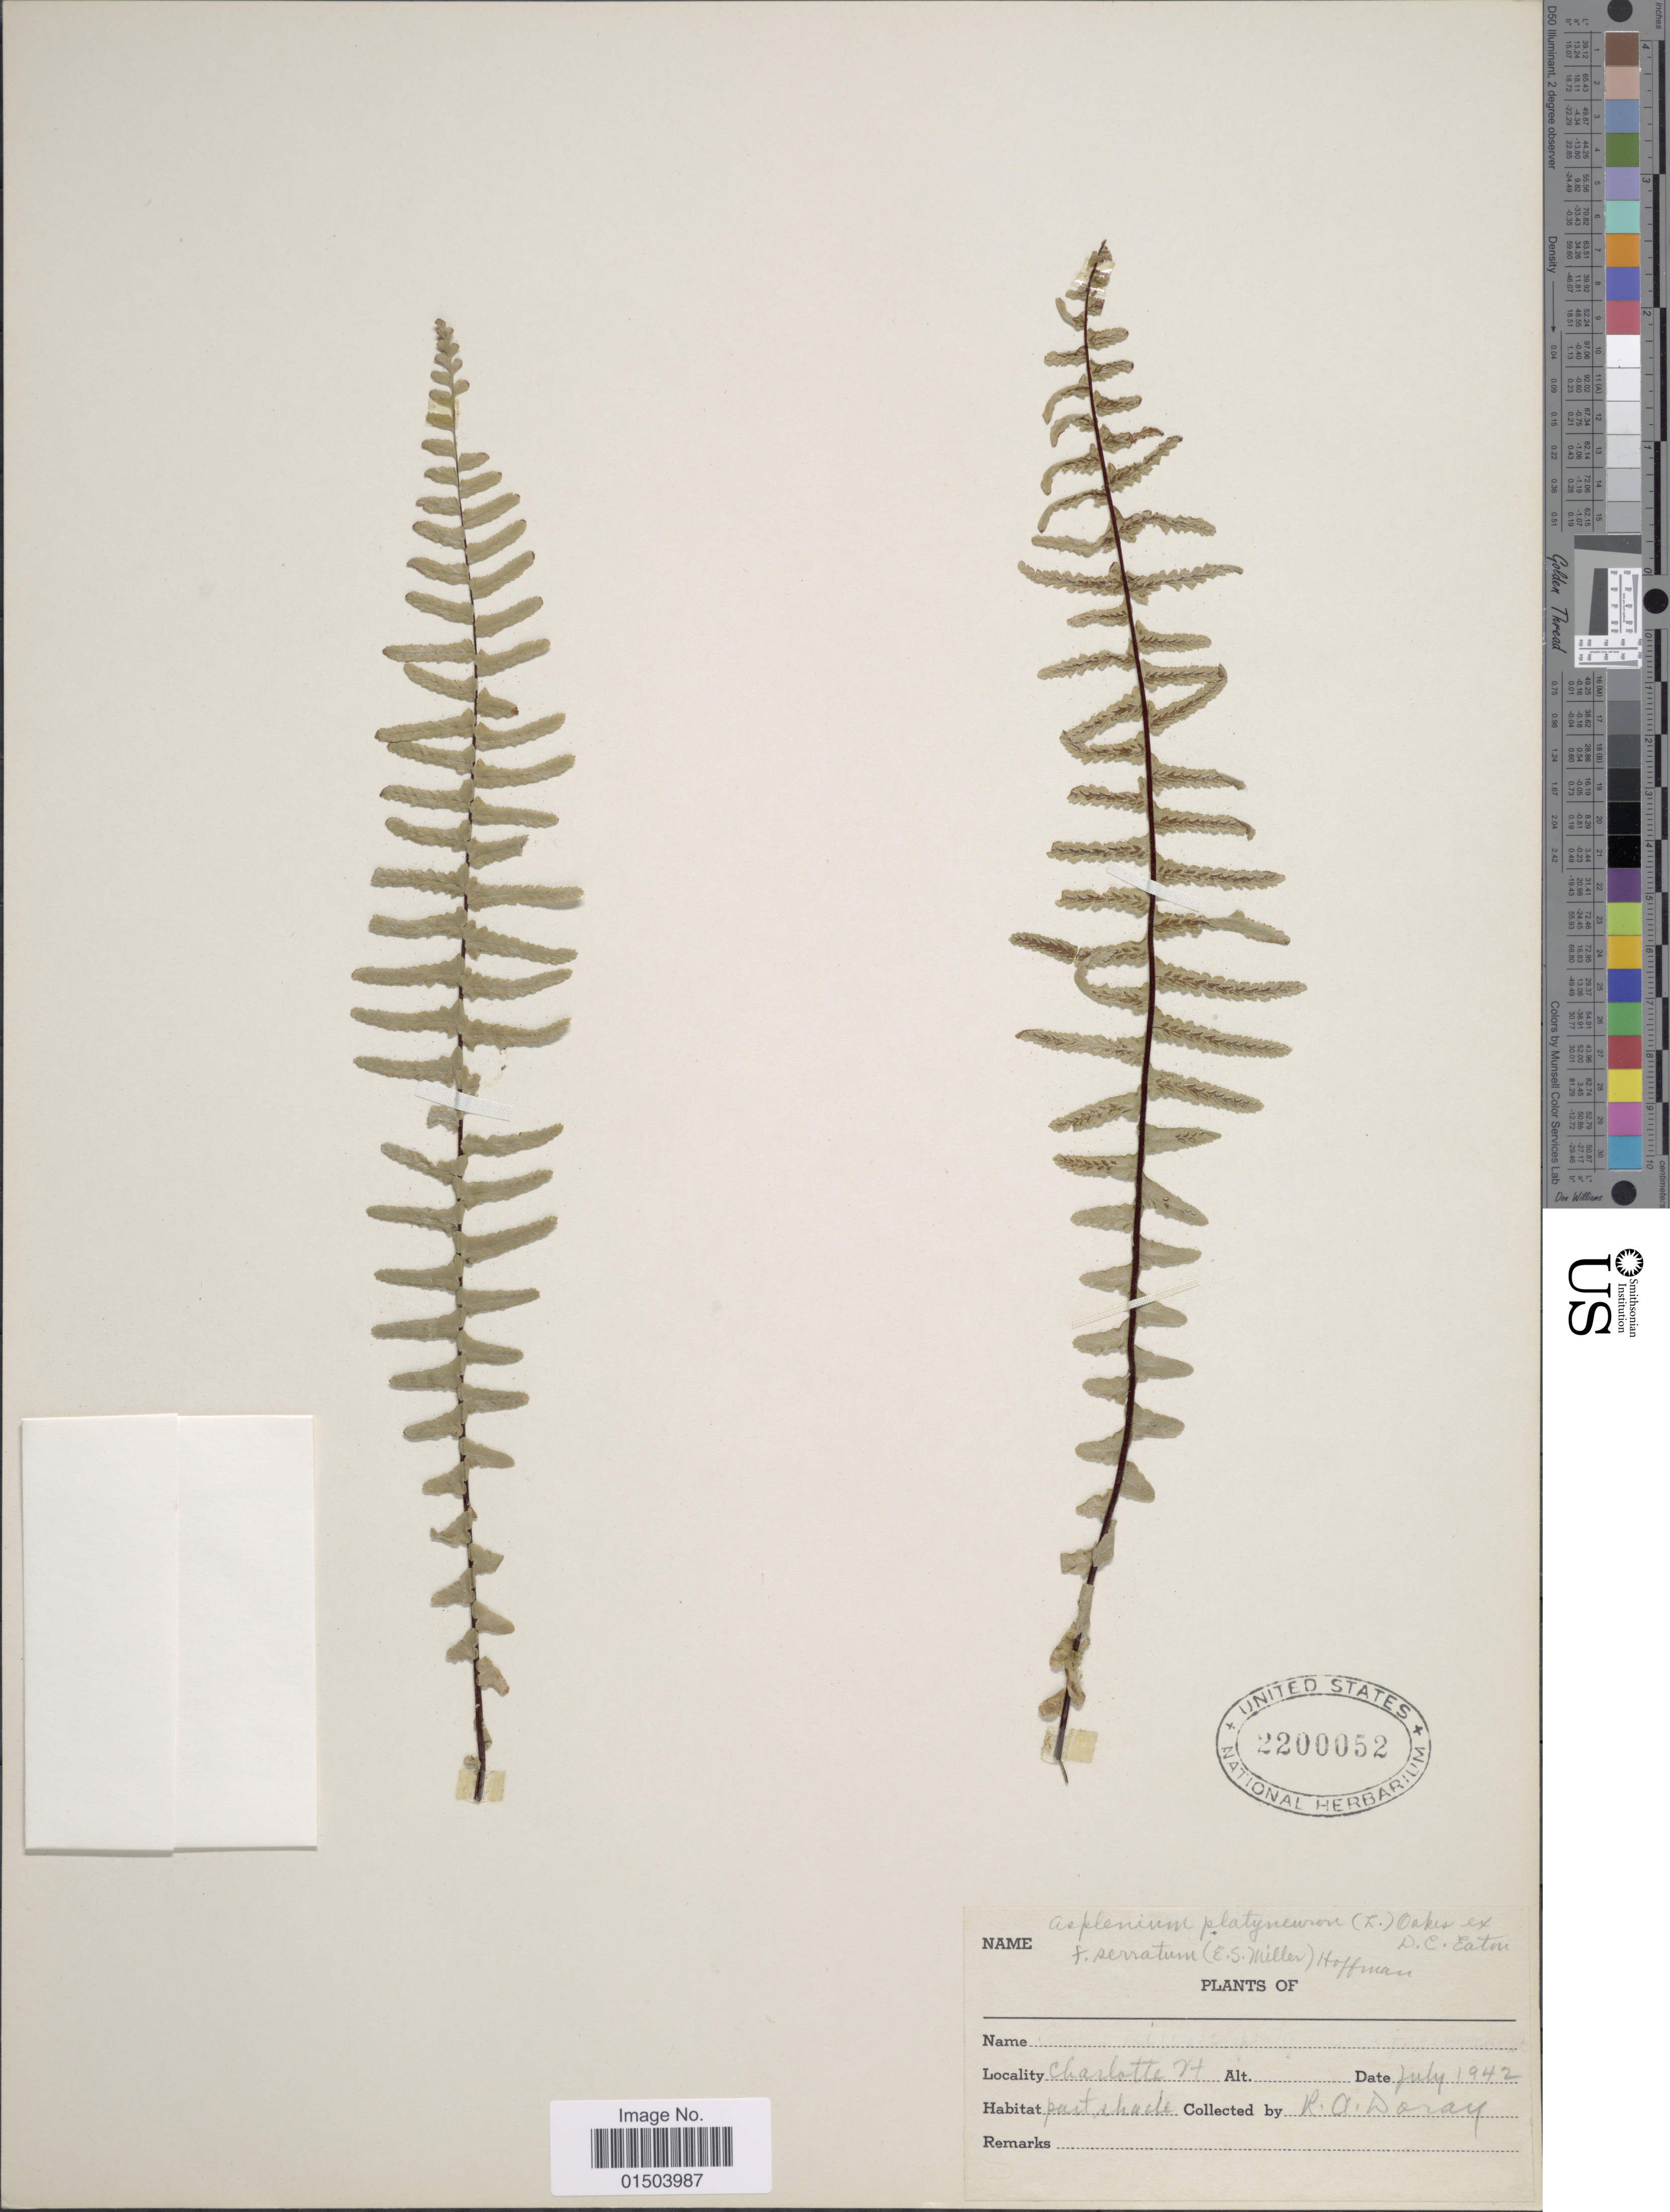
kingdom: Plantae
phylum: Tracheophyta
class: Polypodiopsida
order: Polypodiales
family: Aspleniaceae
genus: Asplenium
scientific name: Asplenium platyneuron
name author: (L.) Britton, Stearns & Poggenb.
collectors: R. Doray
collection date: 1942-07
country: United States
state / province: Vermont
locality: Charlotte.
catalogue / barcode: US 2200052